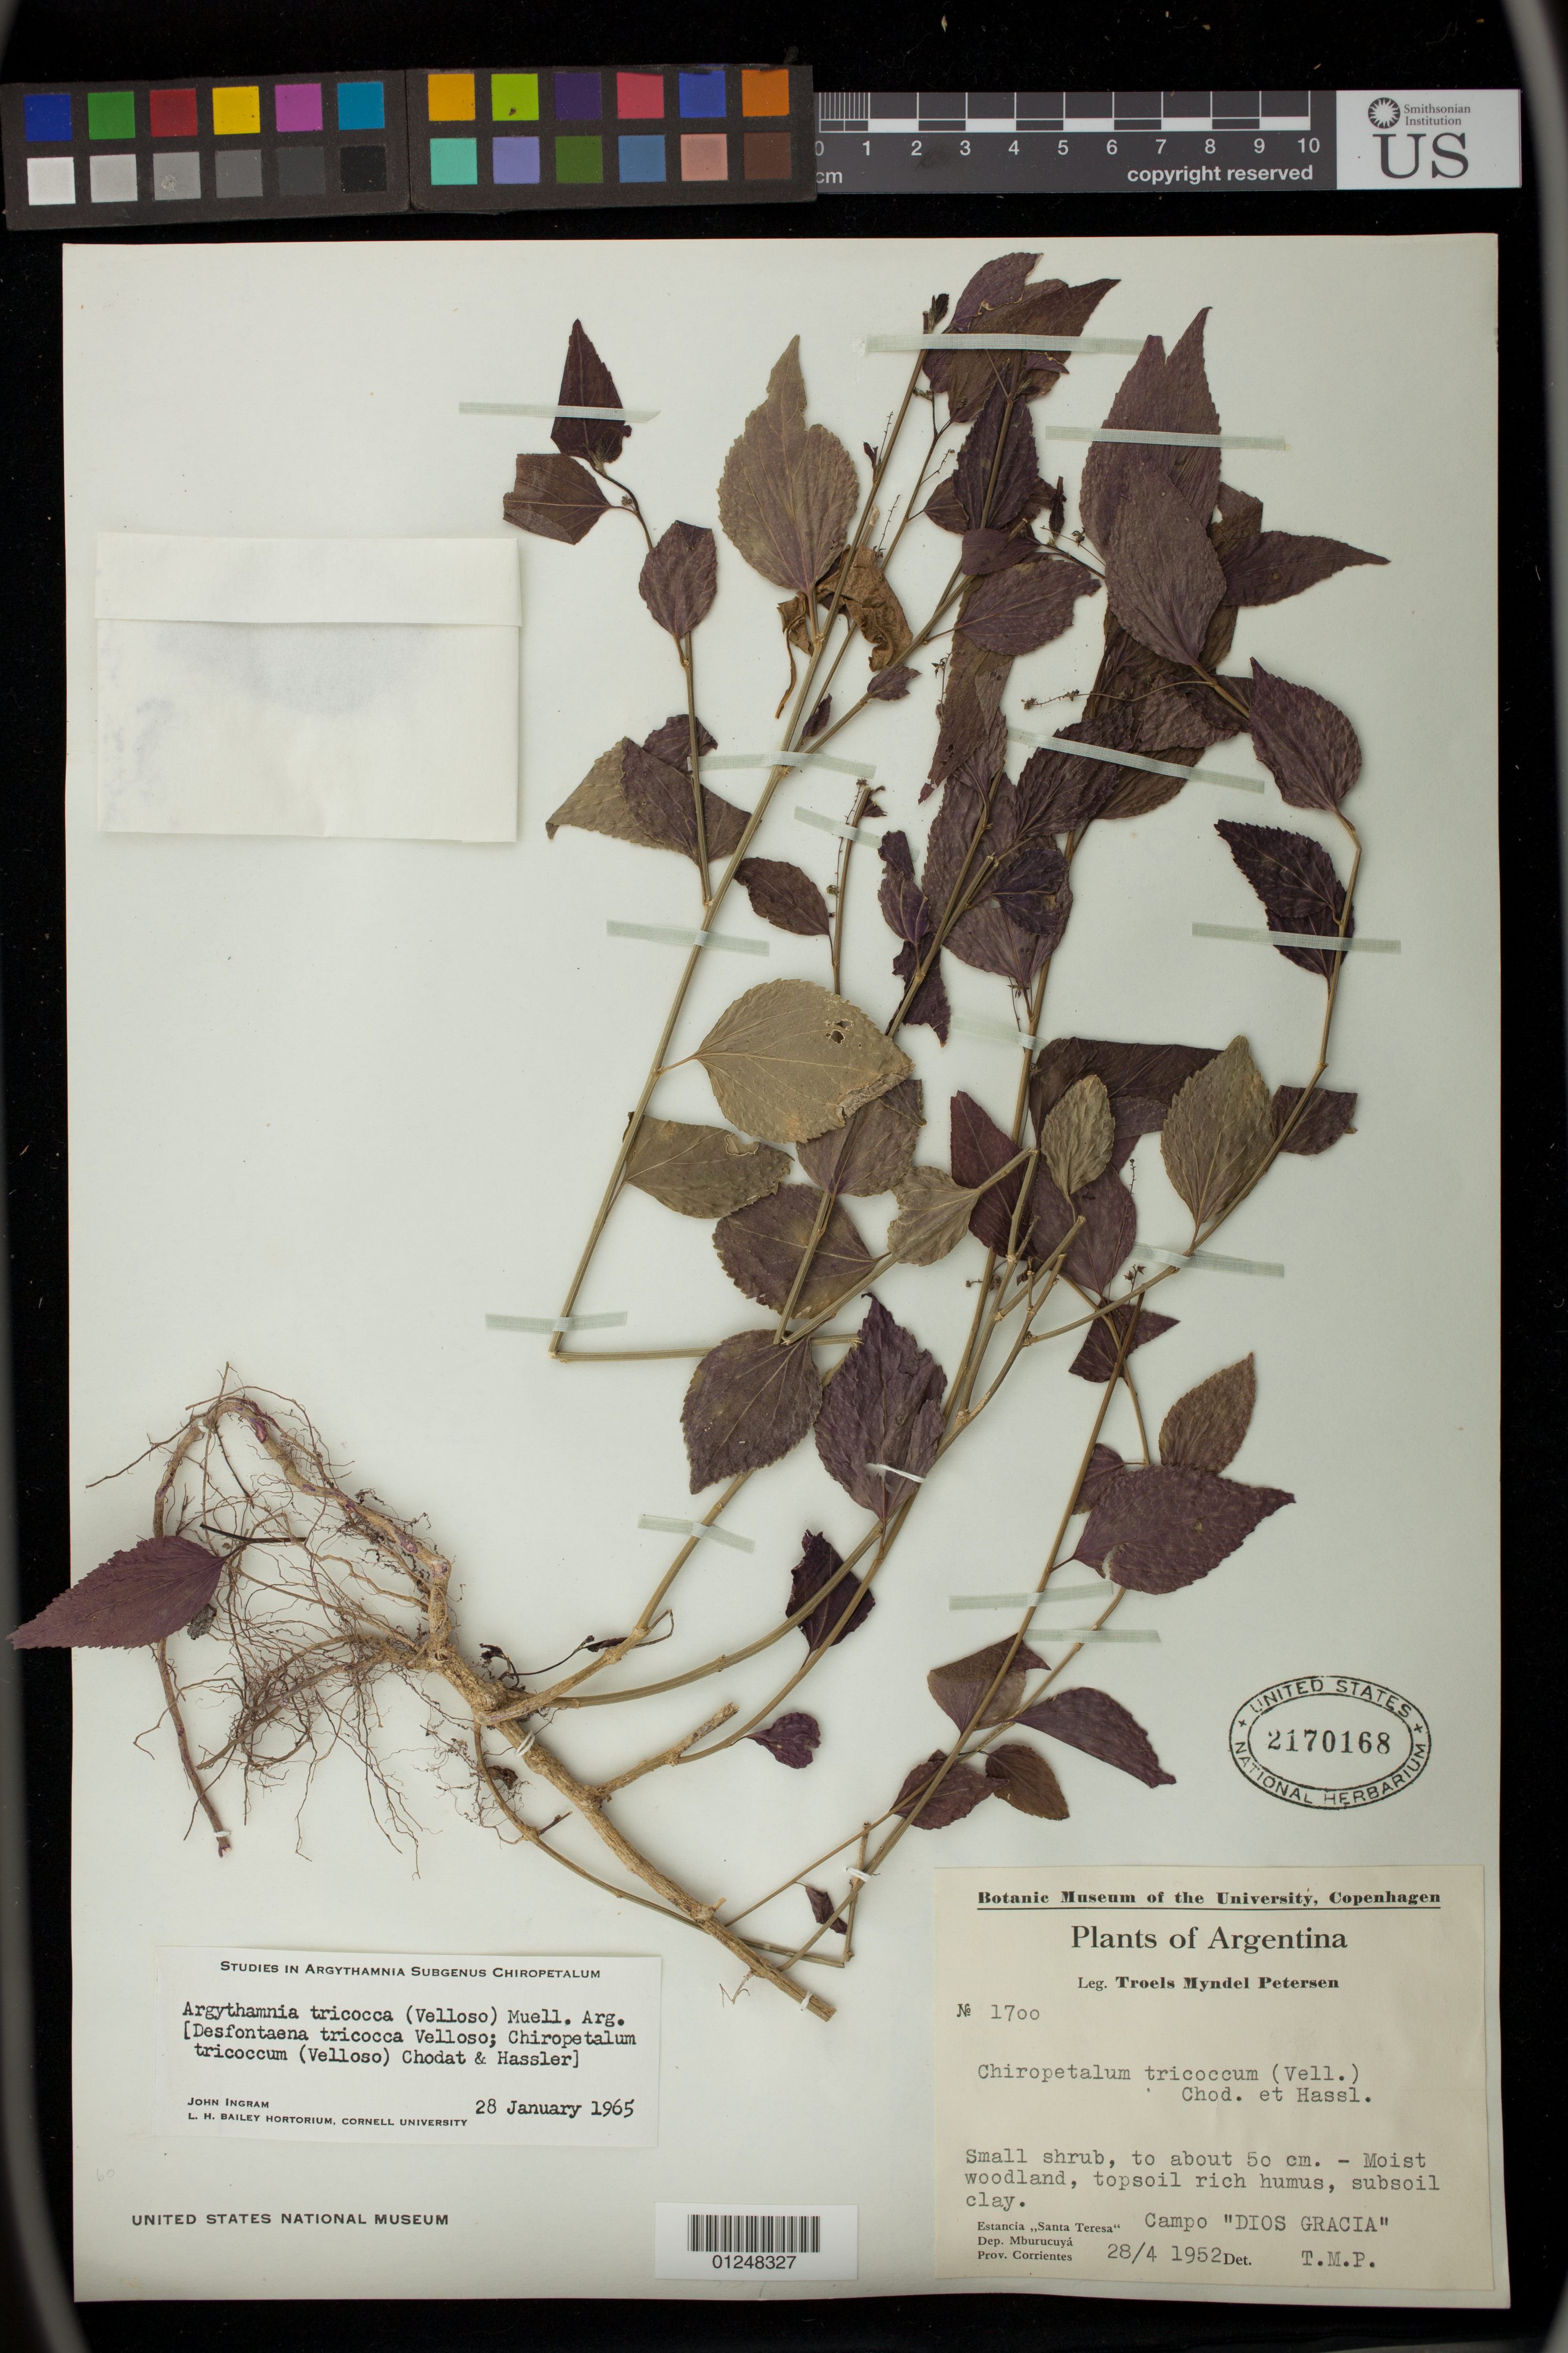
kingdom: Plantae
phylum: Tracheophyta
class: Magnoliopsida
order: Malpighiales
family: Euphorbiaceae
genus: Argythamnia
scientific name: Argythamnia tricocca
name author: (Vell.) Müll. Arg.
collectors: T. M. Petersen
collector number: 1700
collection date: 1952-04-28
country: Argentina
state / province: Corrientes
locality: Dep. Mburucuya, Estancia "Santa Teresa", Campo "Dios Gracia"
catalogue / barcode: US 2170168